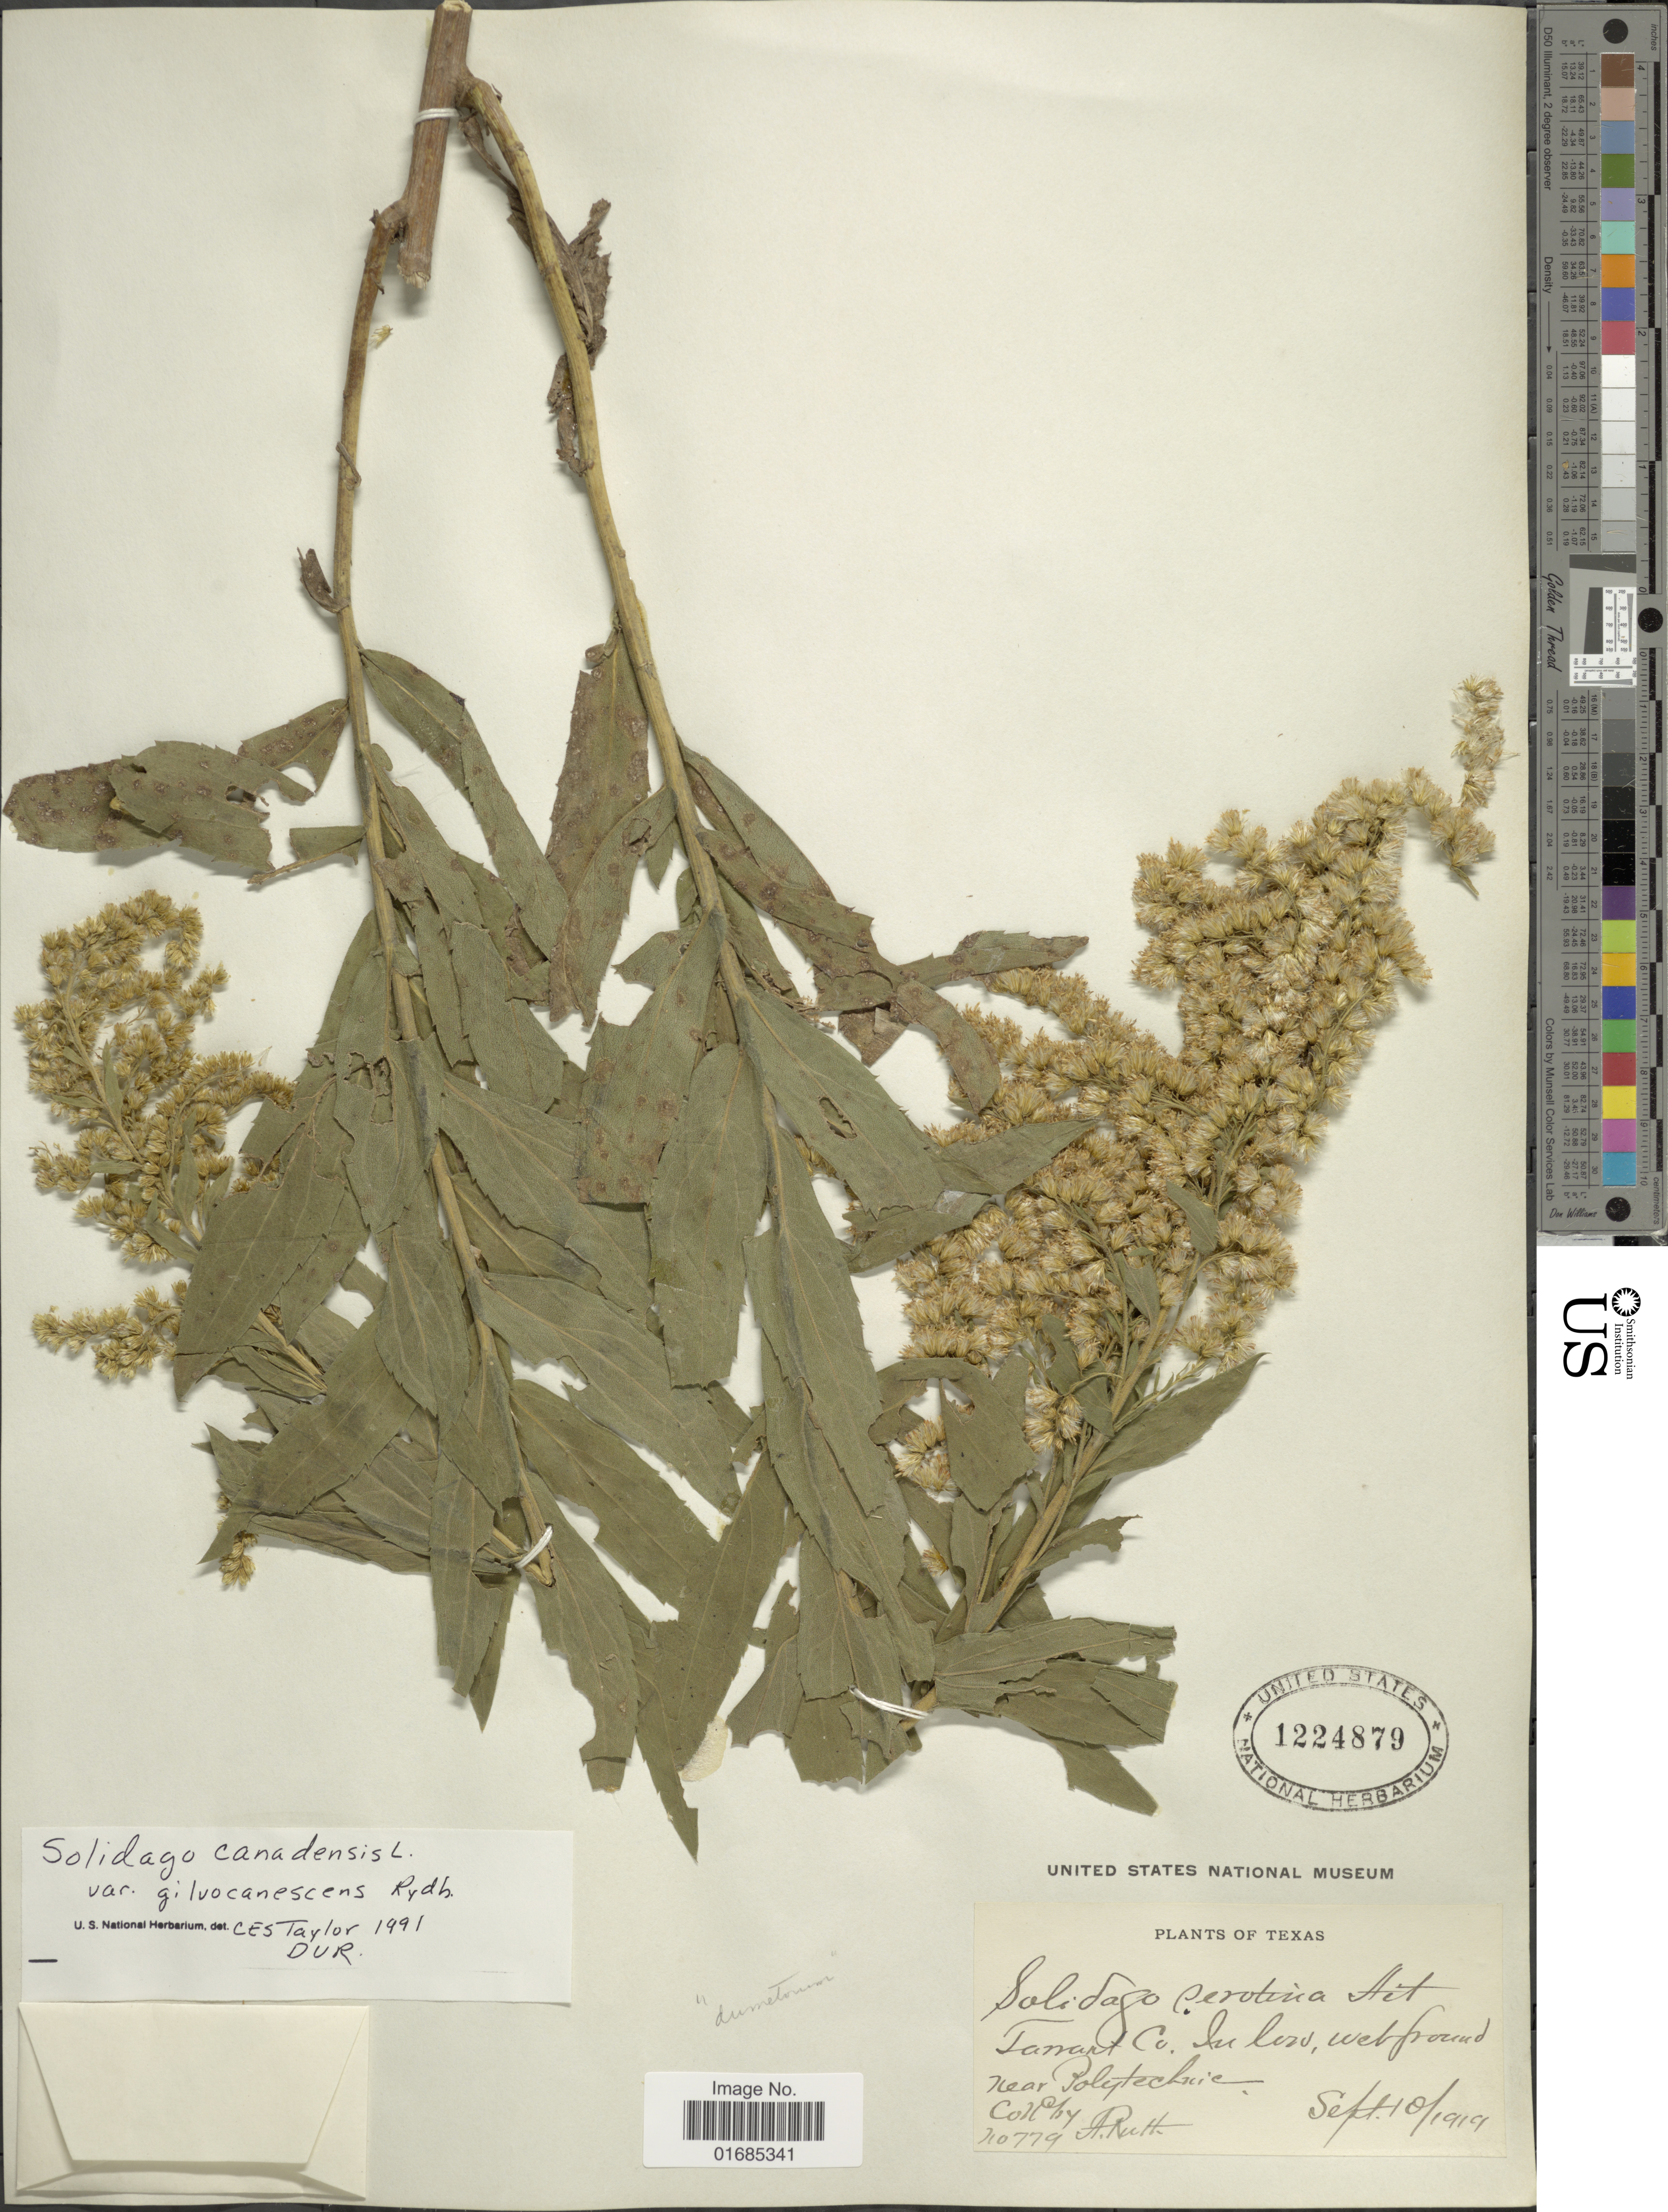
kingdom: Plantae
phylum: Tracheophyta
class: Magnoliopsida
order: Asterales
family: Asteraceae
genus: Solidago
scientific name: Solidago canadensis var. gilvocanescens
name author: Rydb.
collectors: A. Ruth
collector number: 779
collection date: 1919-09-10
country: United States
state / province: Texas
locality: Tamart Co. IN low, wet fround near Polytechnic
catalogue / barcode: US 1224879